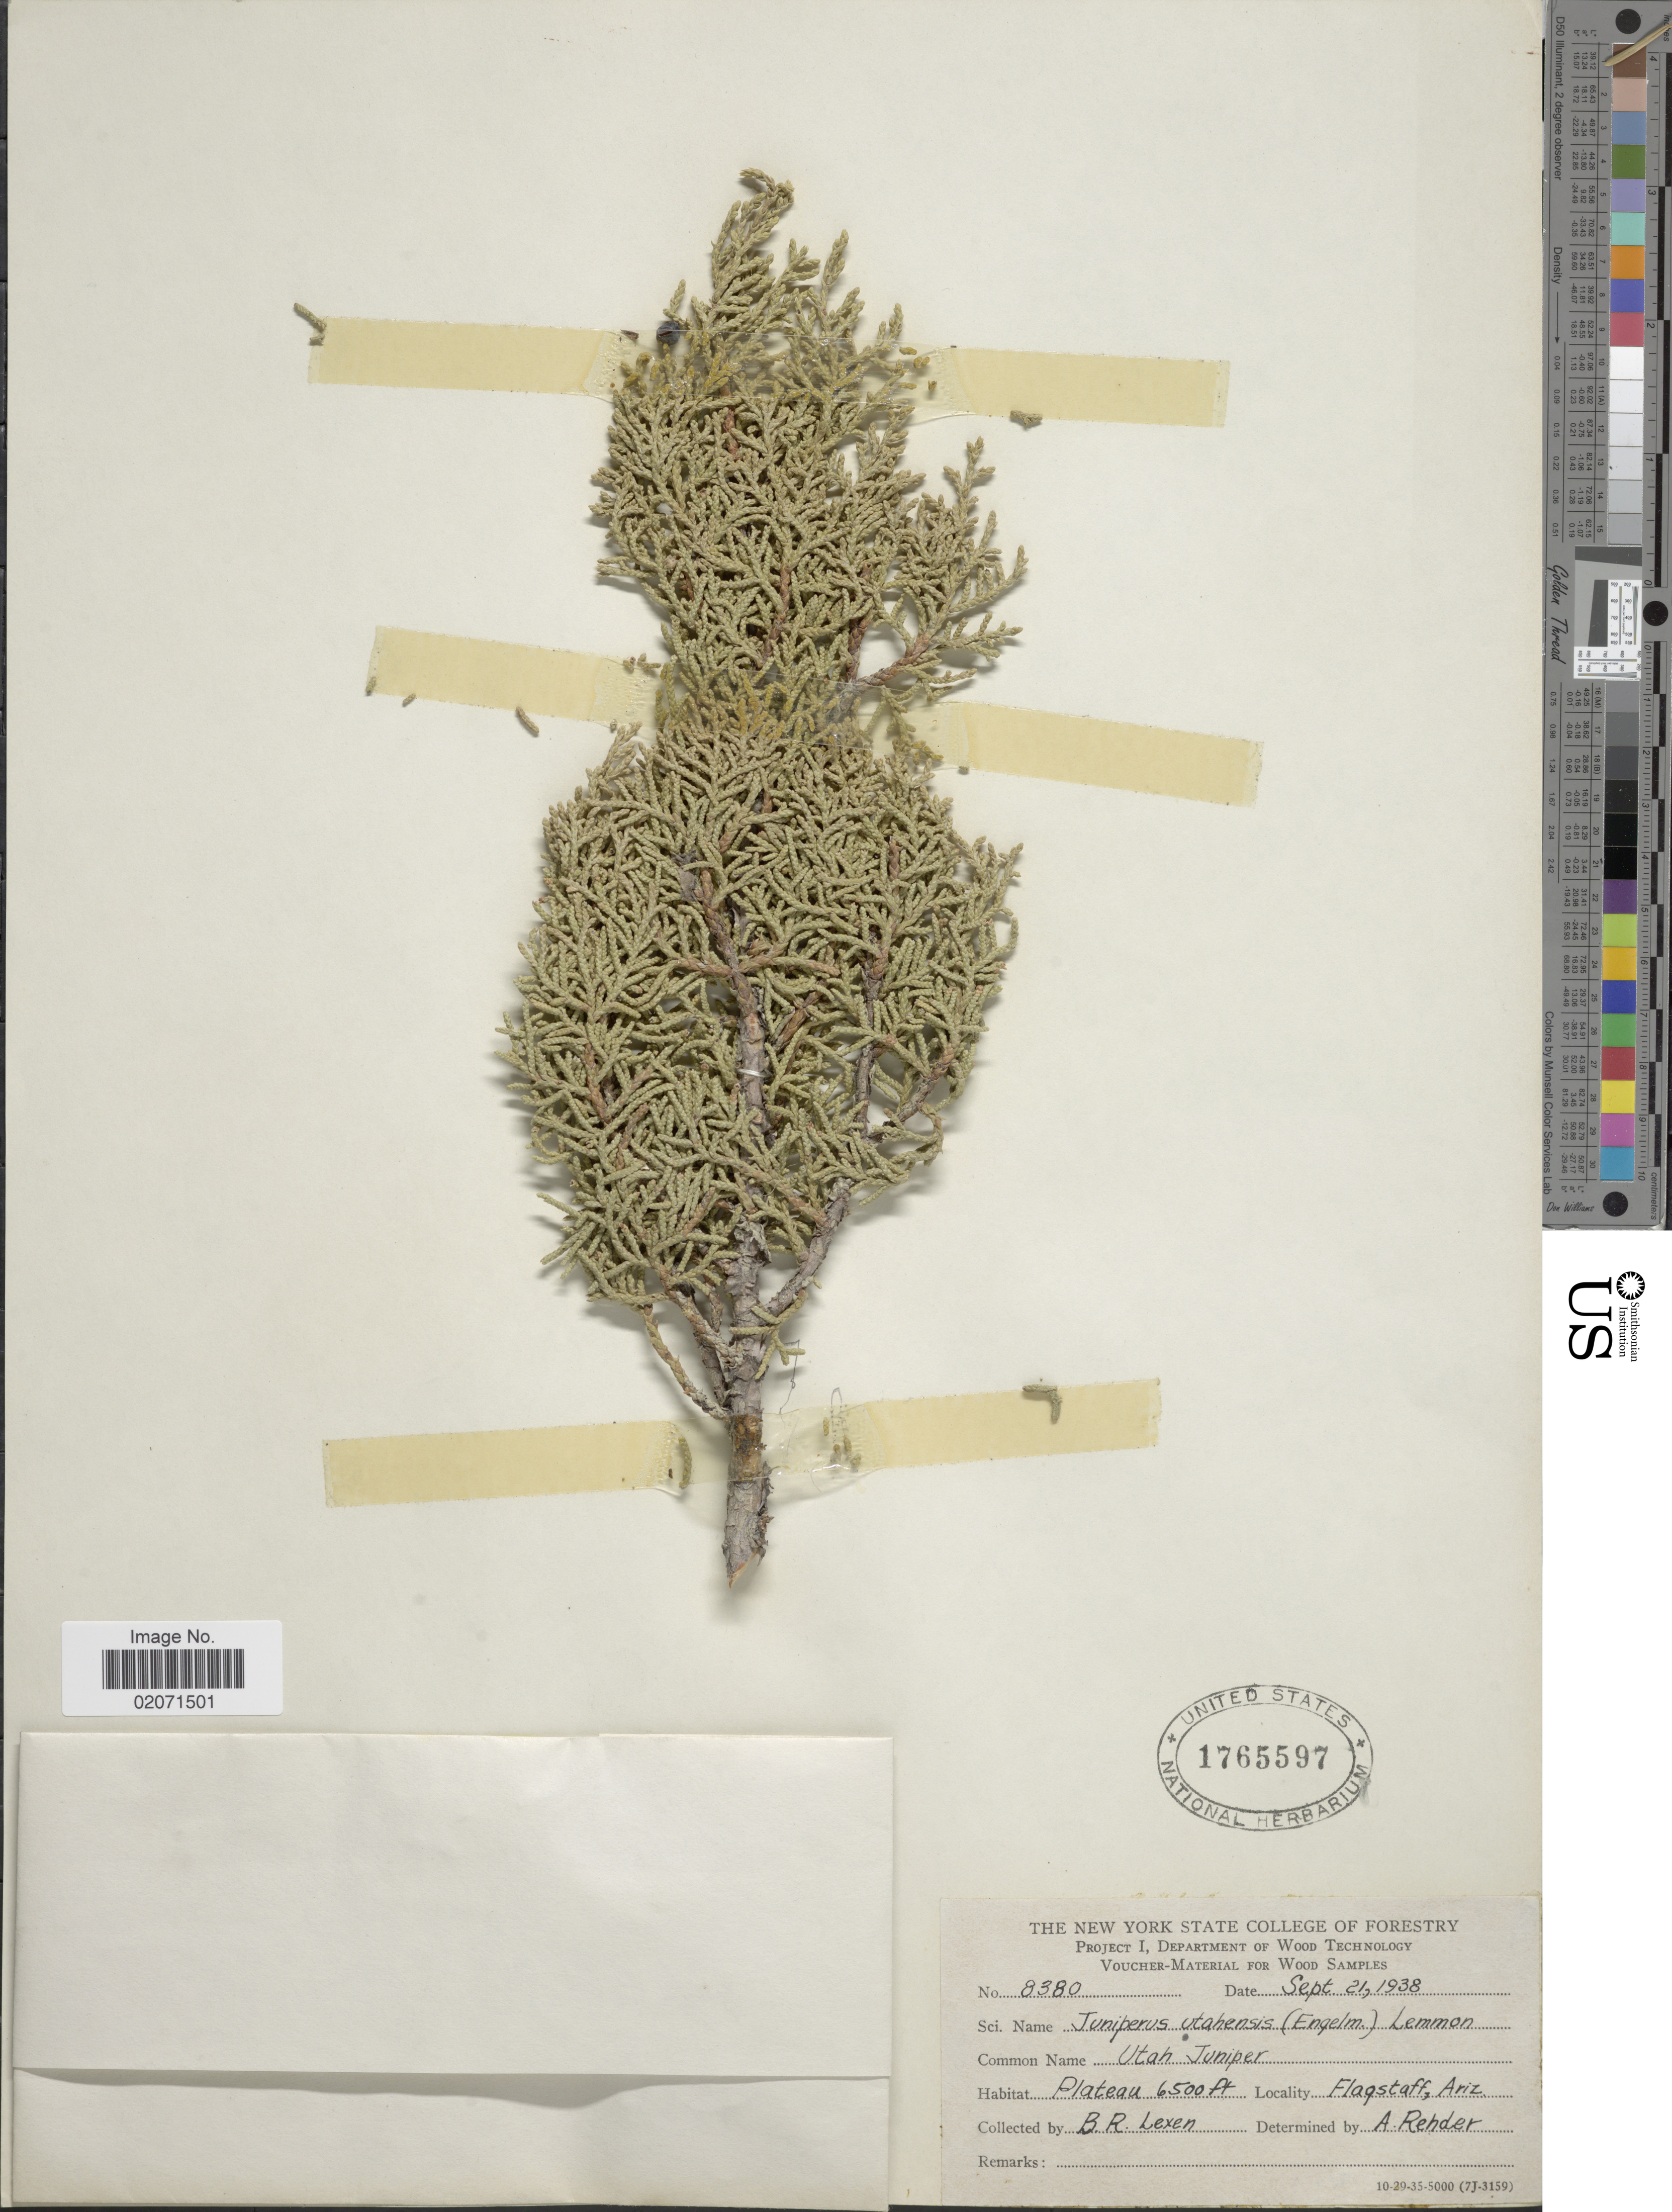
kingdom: Plantae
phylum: Tracheophyta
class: Pinopsida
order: Pinales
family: Cupressaceae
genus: Juniperus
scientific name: Juniperus osteosperma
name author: (Torr.) Little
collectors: B. Lexen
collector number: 8380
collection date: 1938-09-21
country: United States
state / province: Arizona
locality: Flagstaff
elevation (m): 1981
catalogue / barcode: US 1765597